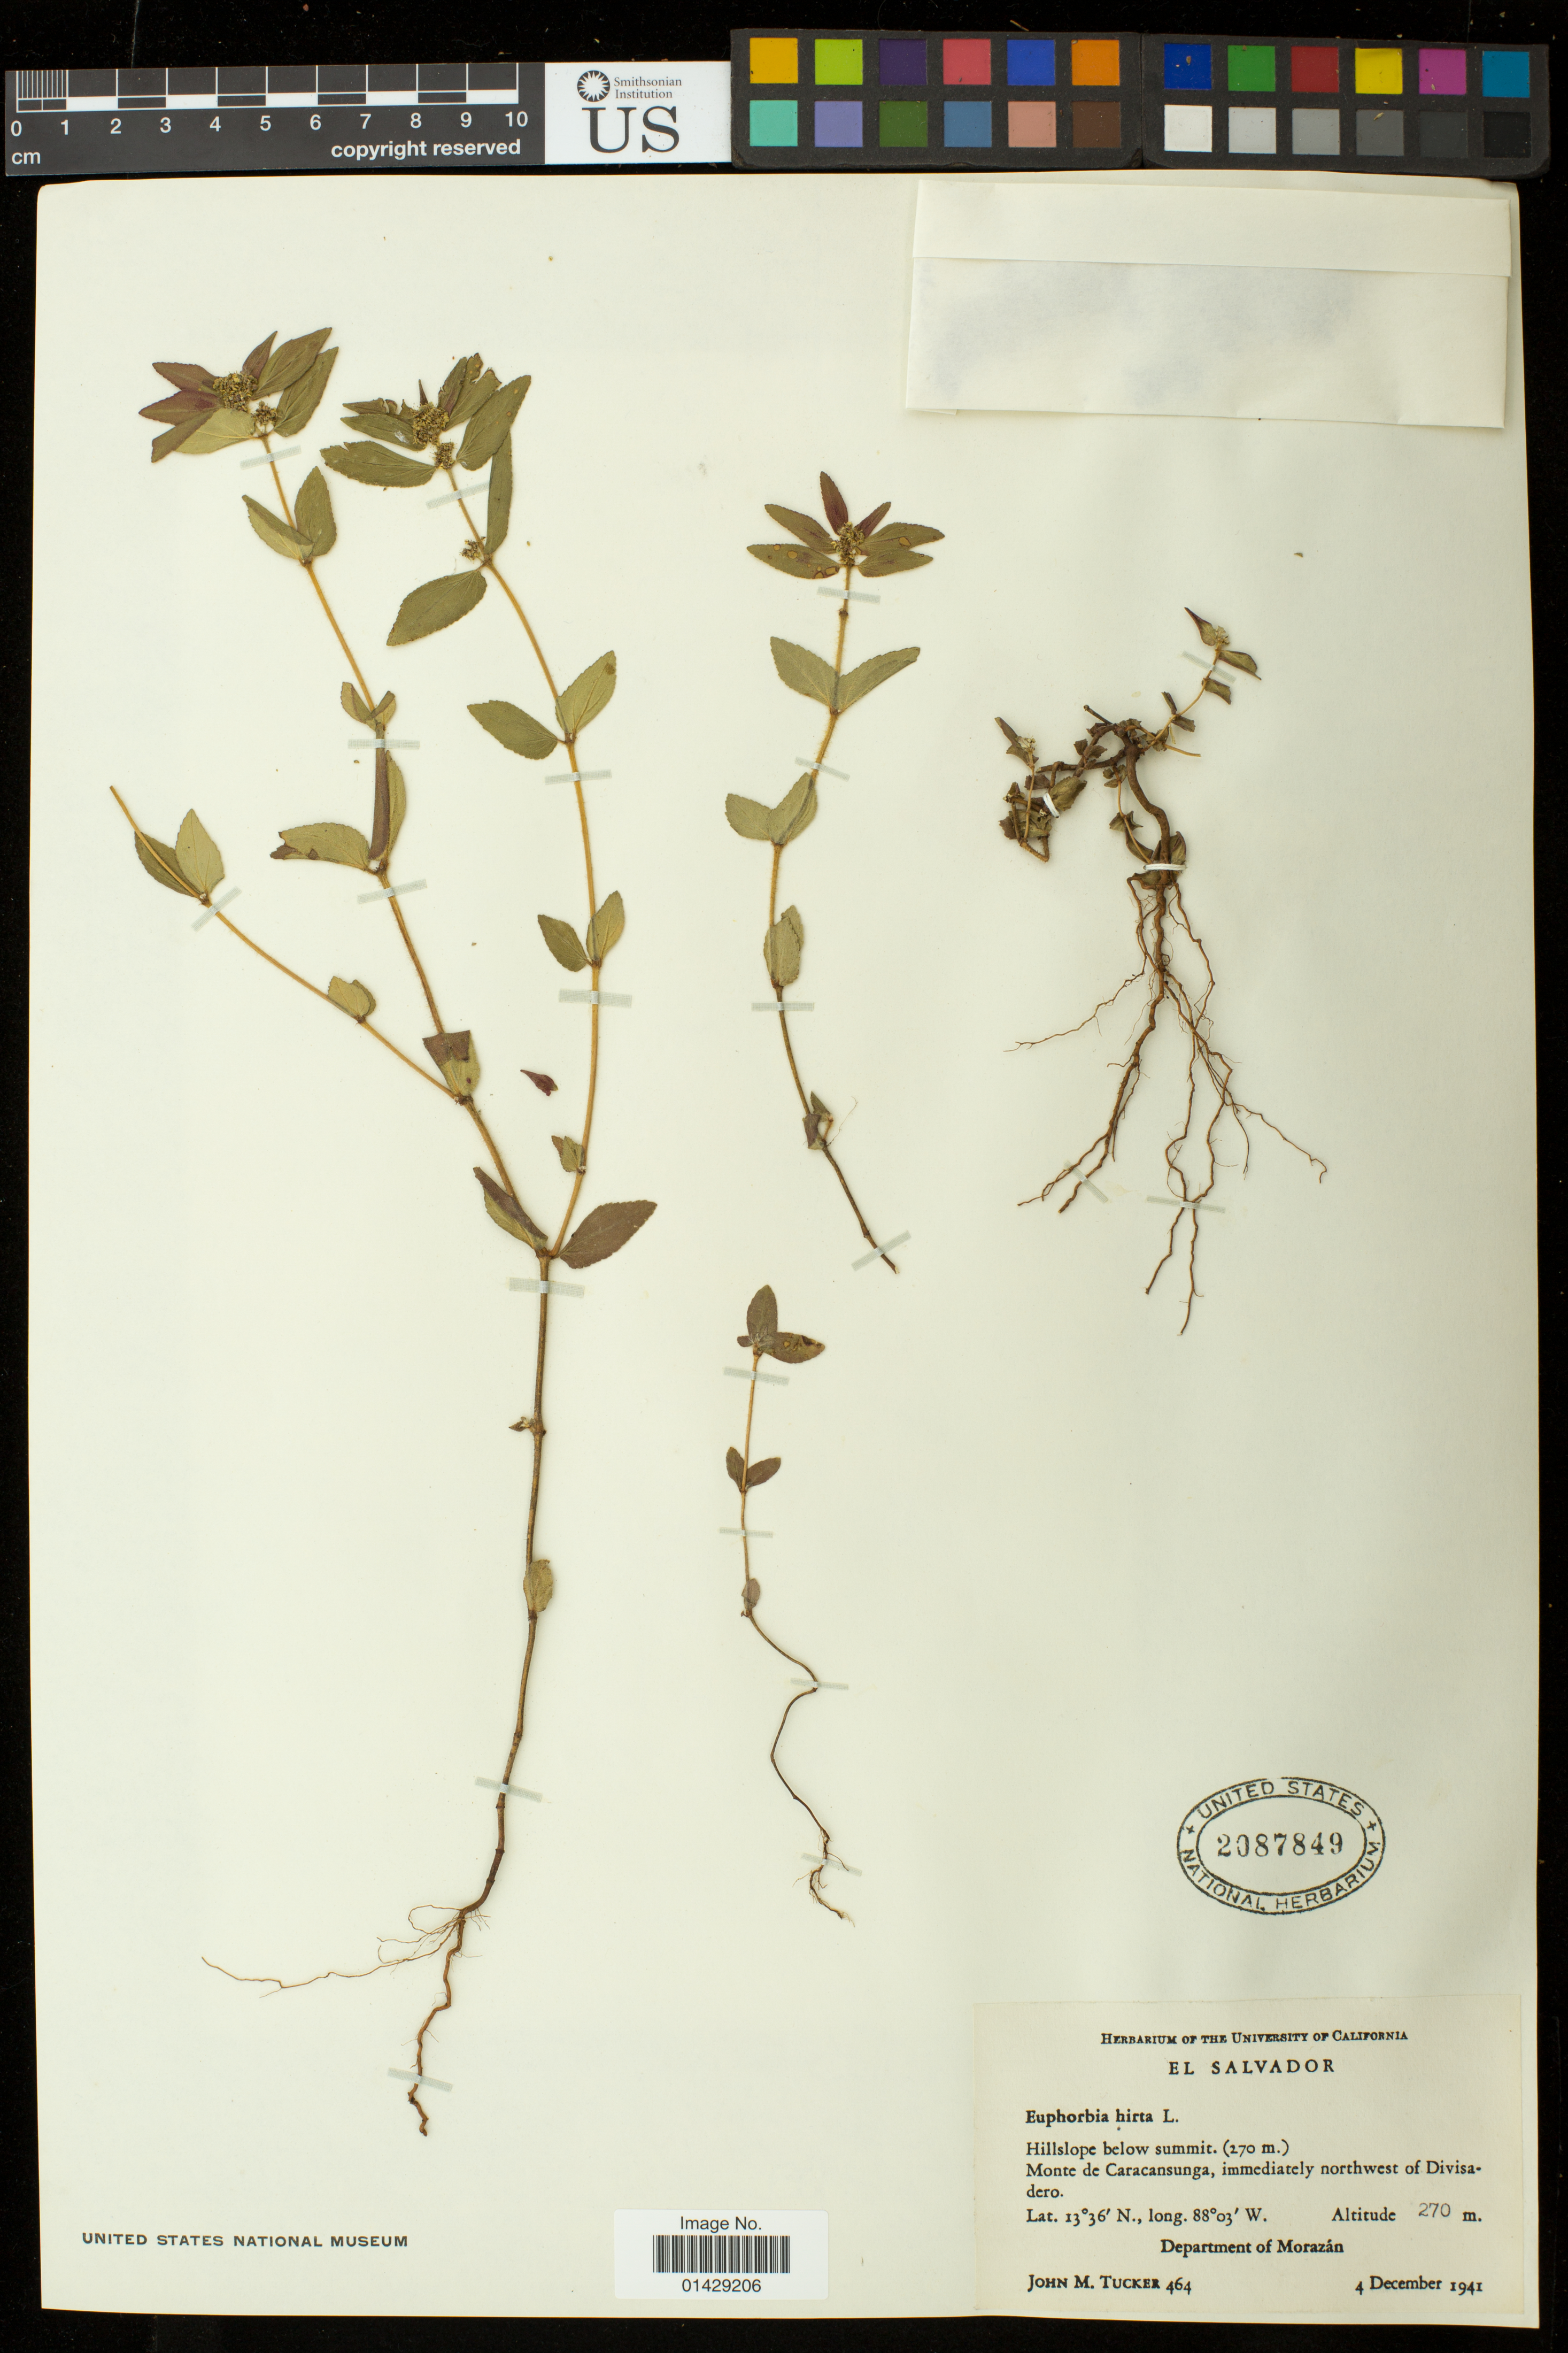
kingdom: Plantae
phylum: Tracheophyta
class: Magnoliopsida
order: Malpighiales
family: Euphorbiaceae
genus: Euphorbia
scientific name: Euphorbia hirta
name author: L.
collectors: J. M. Tucker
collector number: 464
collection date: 1941-12-04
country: El Salvador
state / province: Morazan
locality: Hillslope below summit. Monte de Caracansunga, immediately northwest of Divisadero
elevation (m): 270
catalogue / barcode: US 2087849